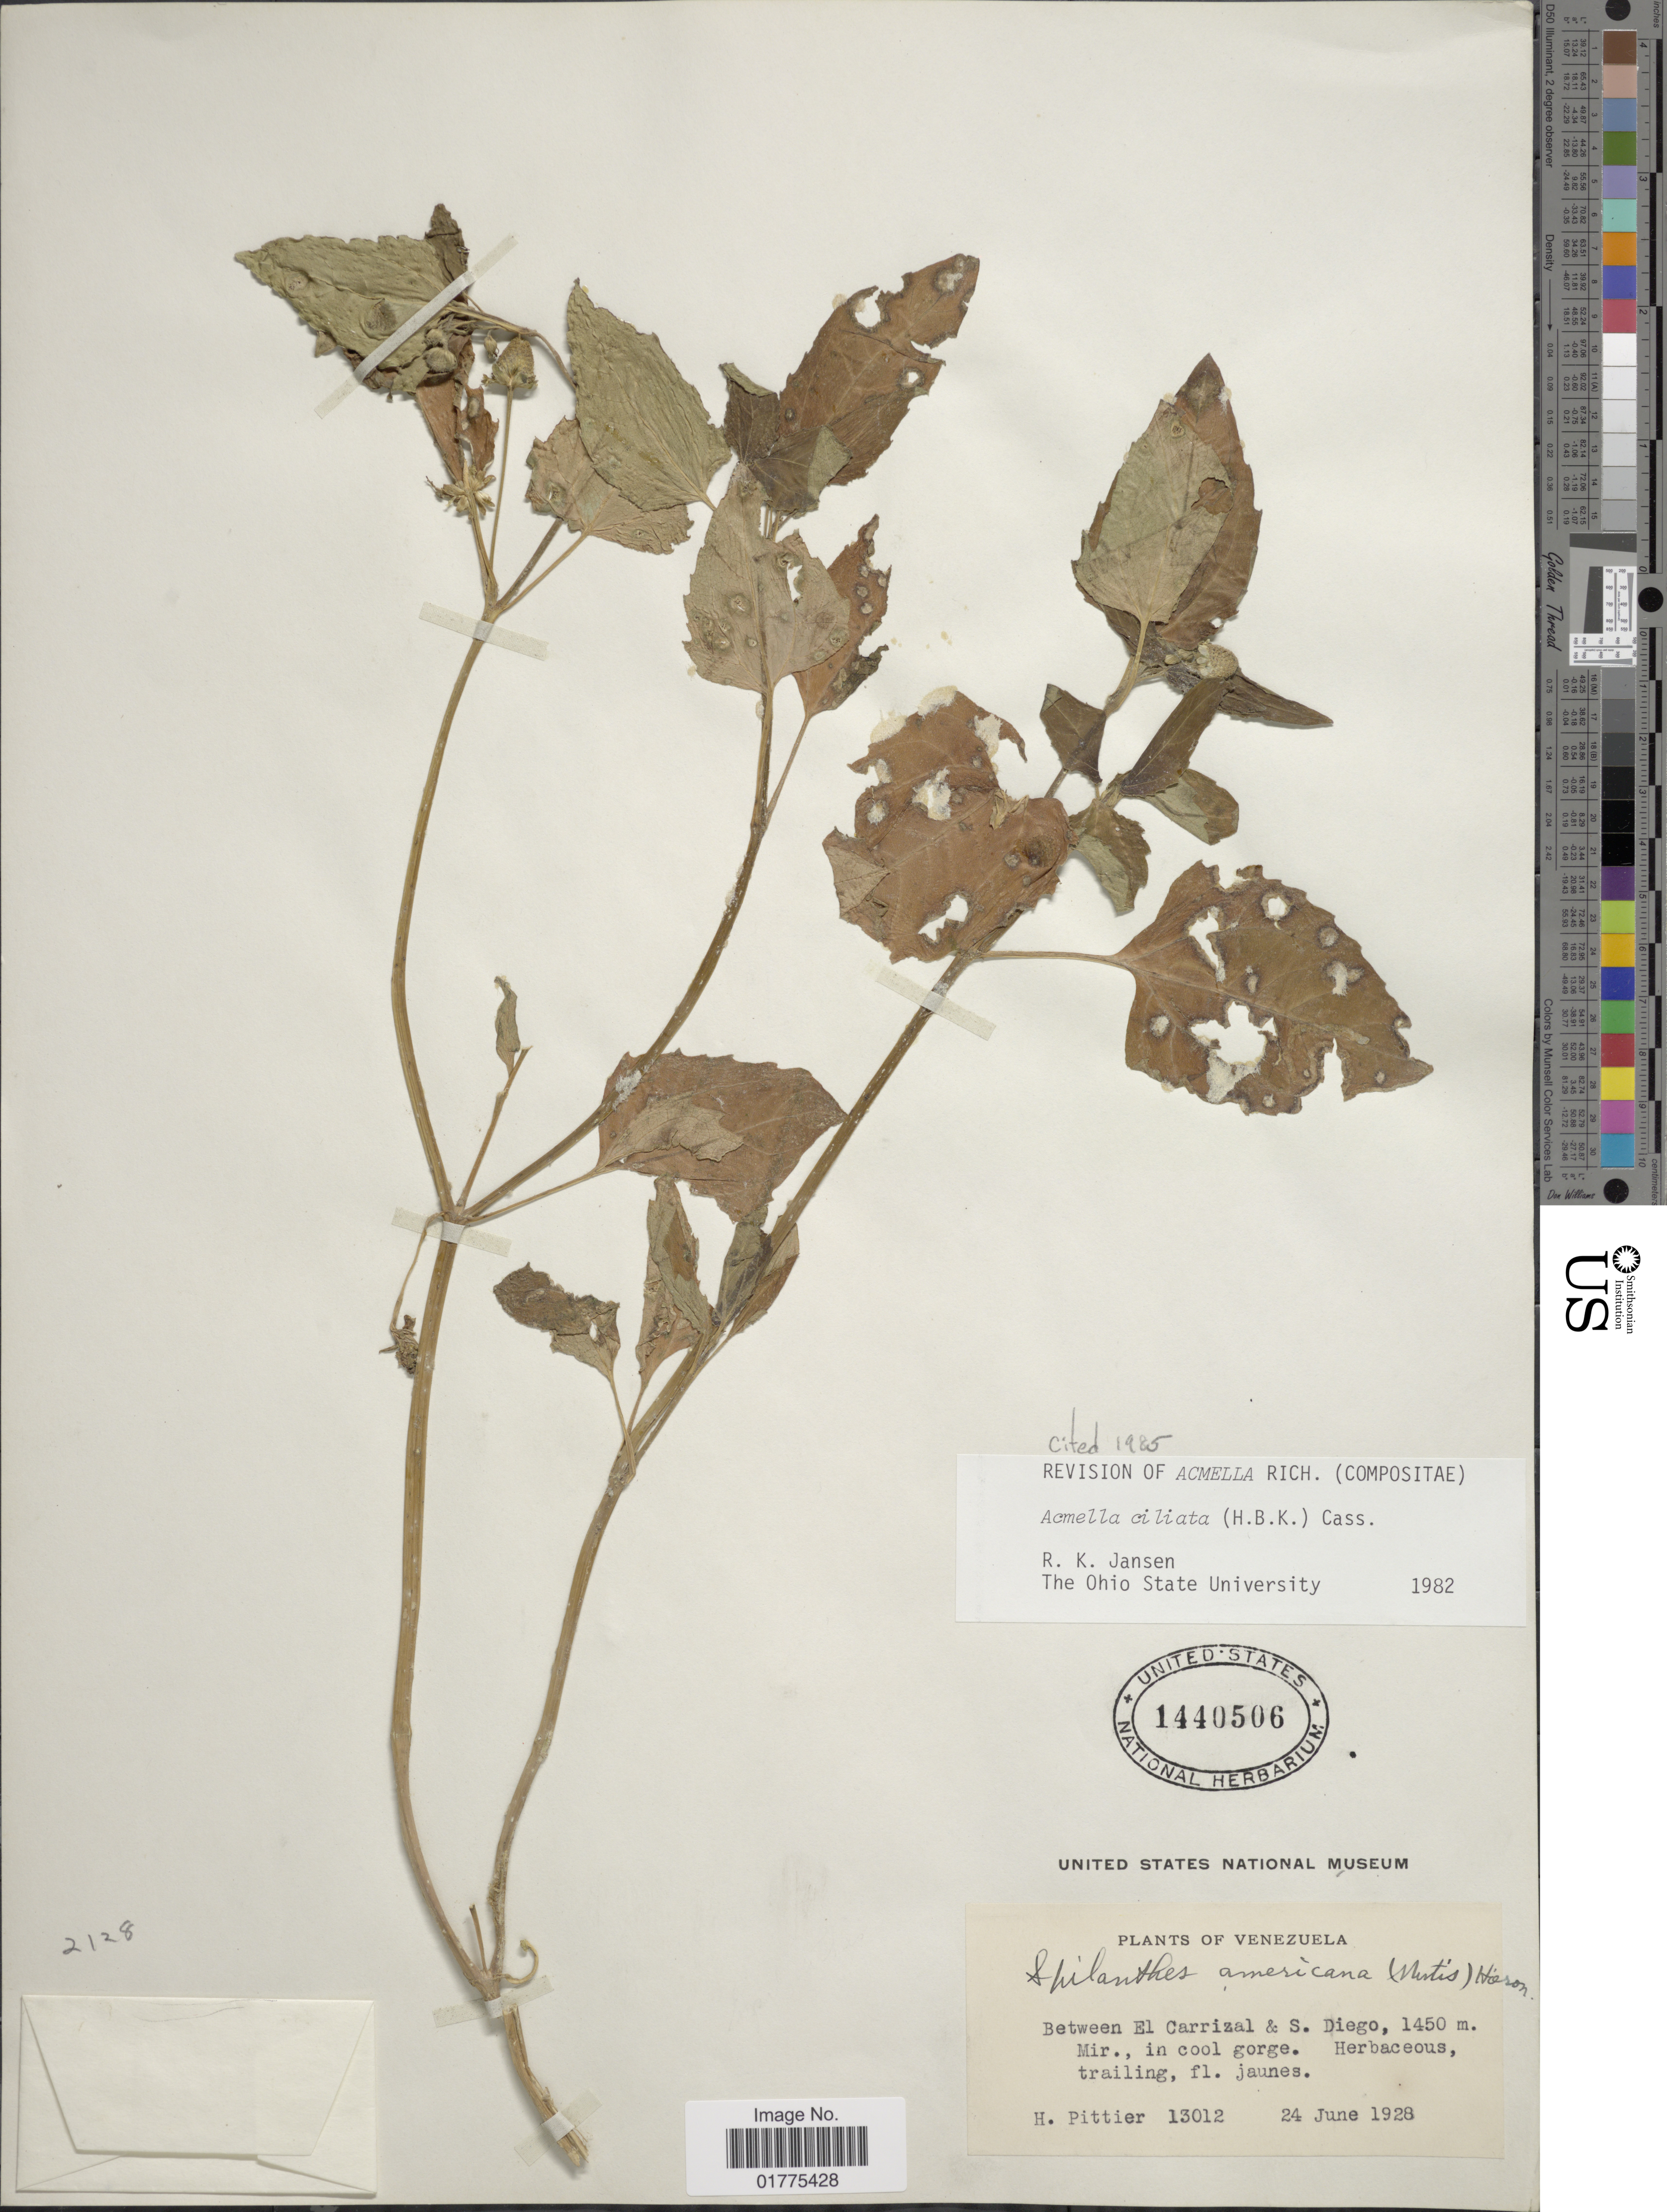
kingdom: Plantae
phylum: Tracheophyta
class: Magnoliopsida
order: Asterales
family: Asteraceae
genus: Acmella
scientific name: Acmella ciliata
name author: (Kunth) Cass.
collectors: H. F. Pittier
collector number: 13012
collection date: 1928-06-24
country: Venezuela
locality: Between El Carrizal & S. Diego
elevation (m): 1450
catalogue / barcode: US 1440506